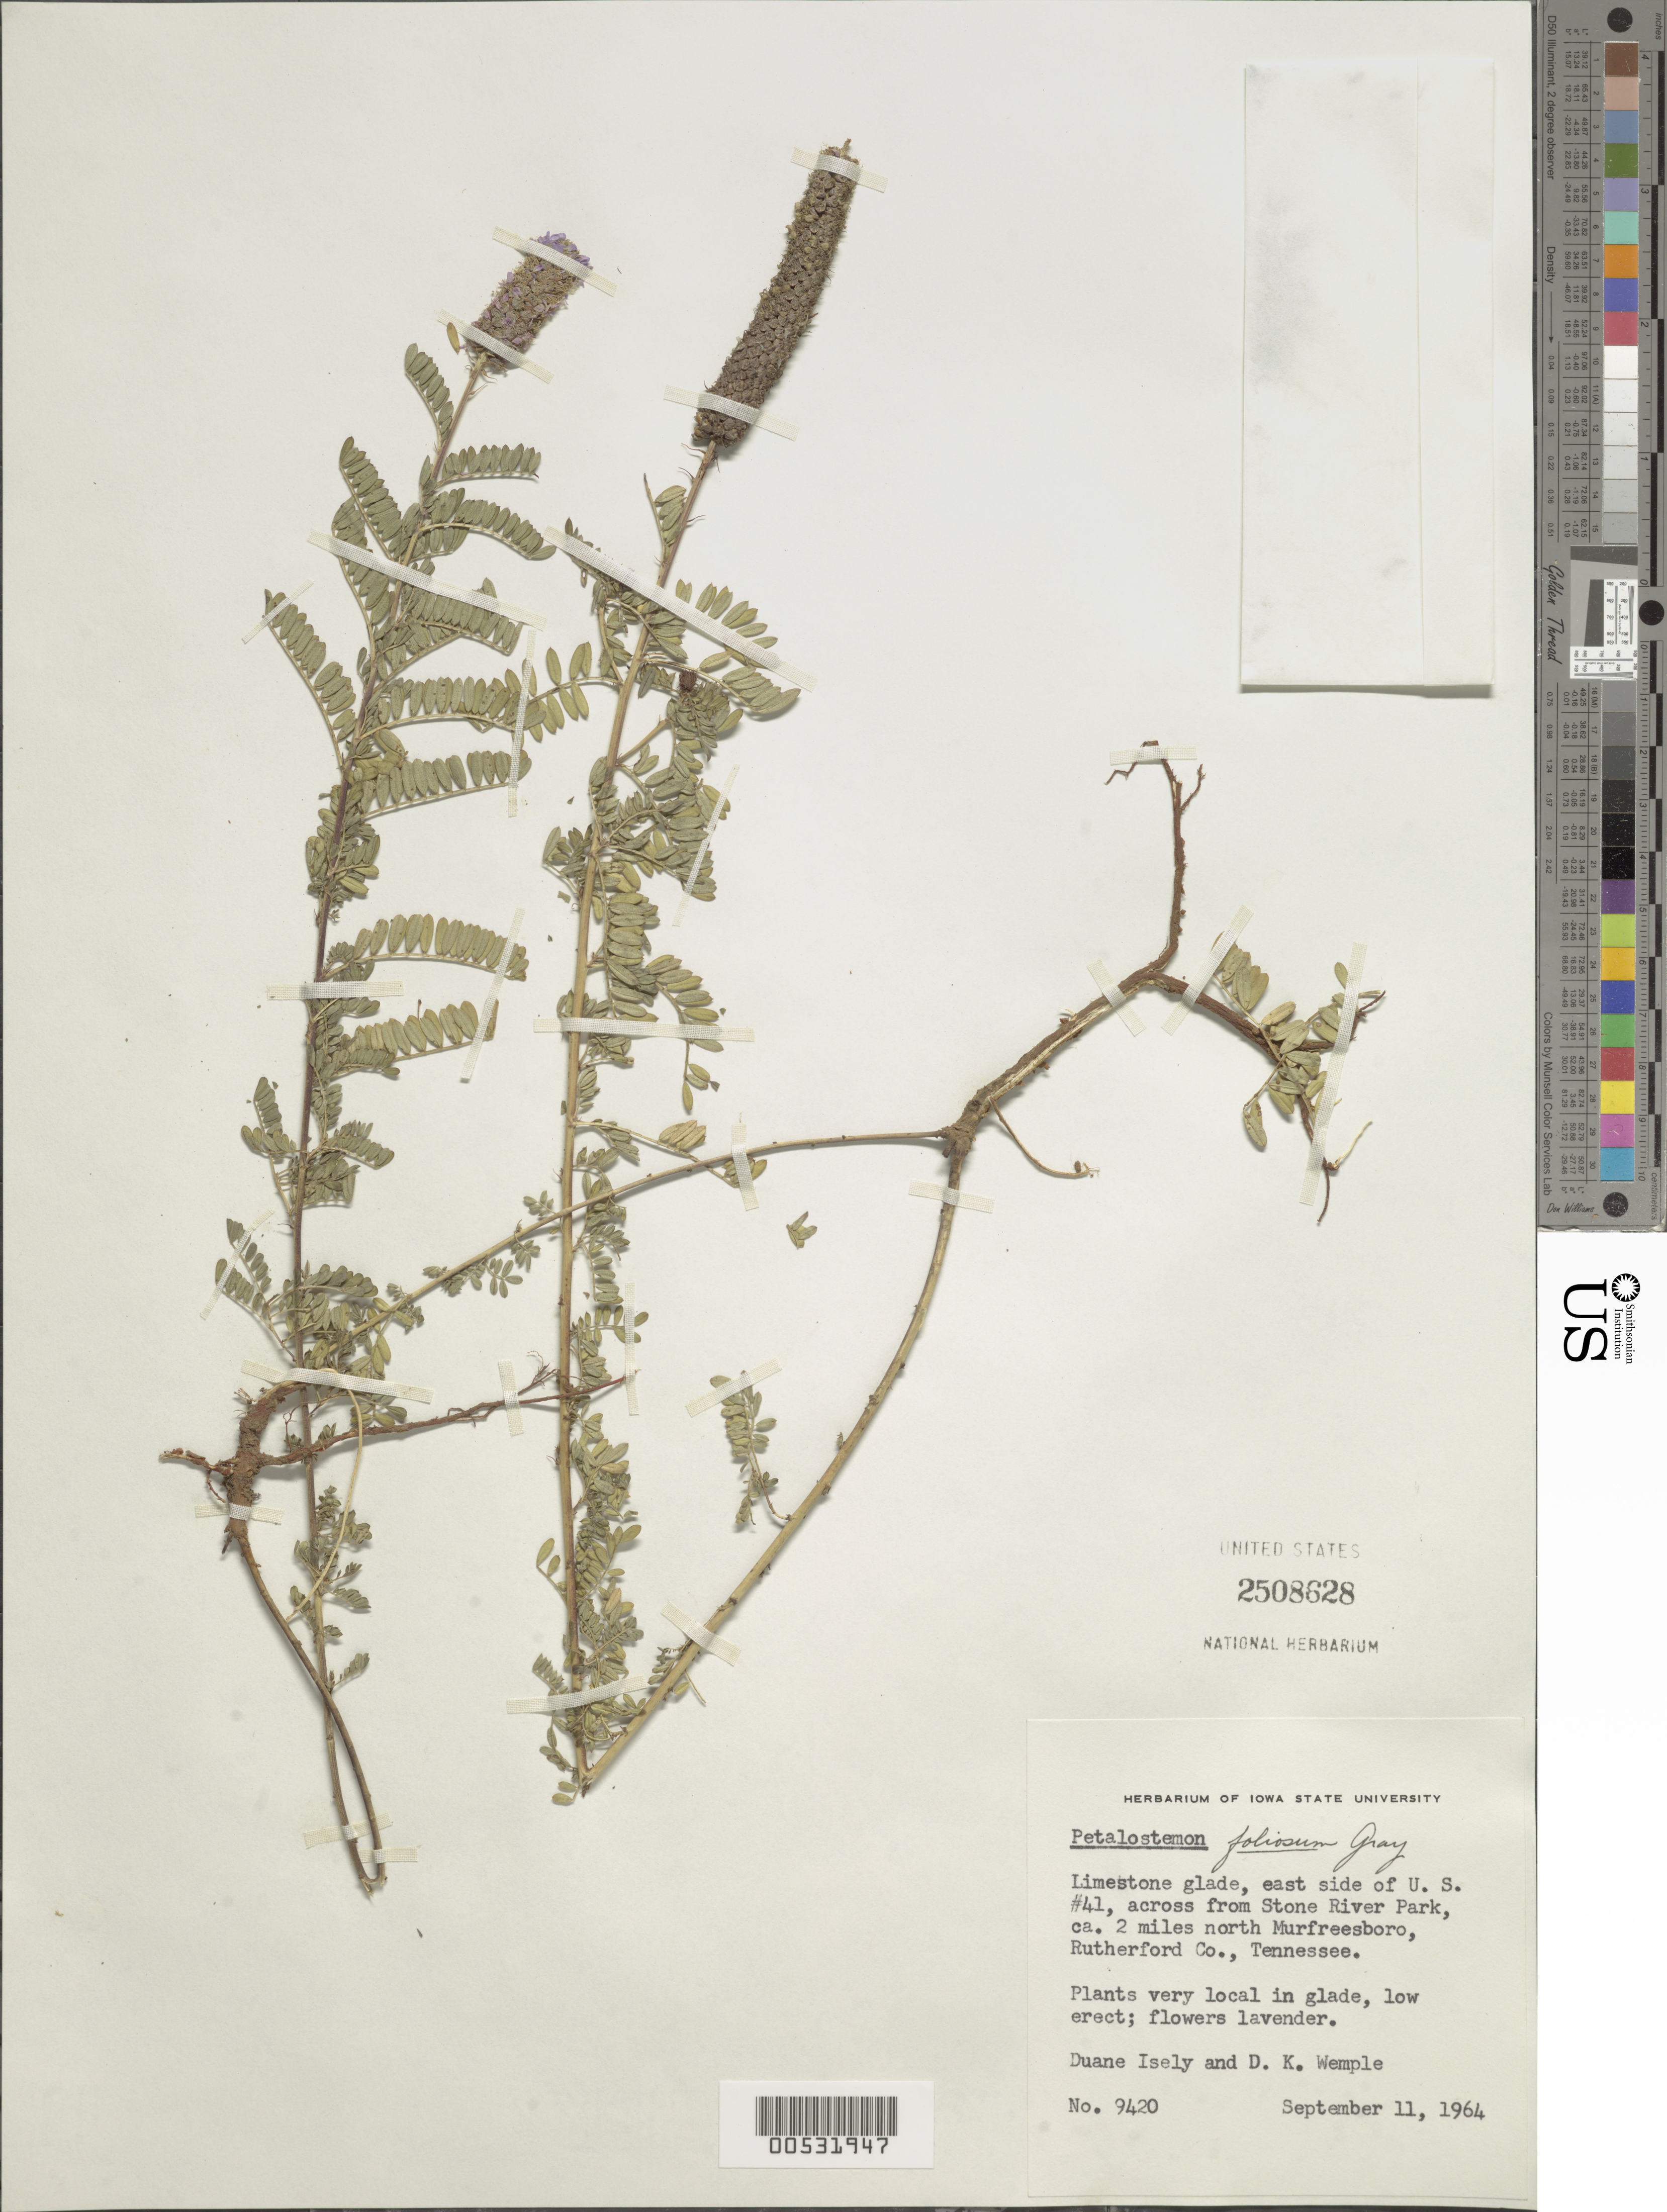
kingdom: Plantae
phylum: Tracheophyta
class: Magnoliopsida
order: Fabales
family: Fabaceae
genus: Dalea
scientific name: Dalea foliosa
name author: (Aiton) Barneby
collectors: D. Isely & D. Wemple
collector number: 9420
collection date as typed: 11 Sep 1964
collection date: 1964-09-11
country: United States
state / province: Tennessee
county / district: Rutherford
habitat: Limestone glade.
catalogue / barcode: US 2508628